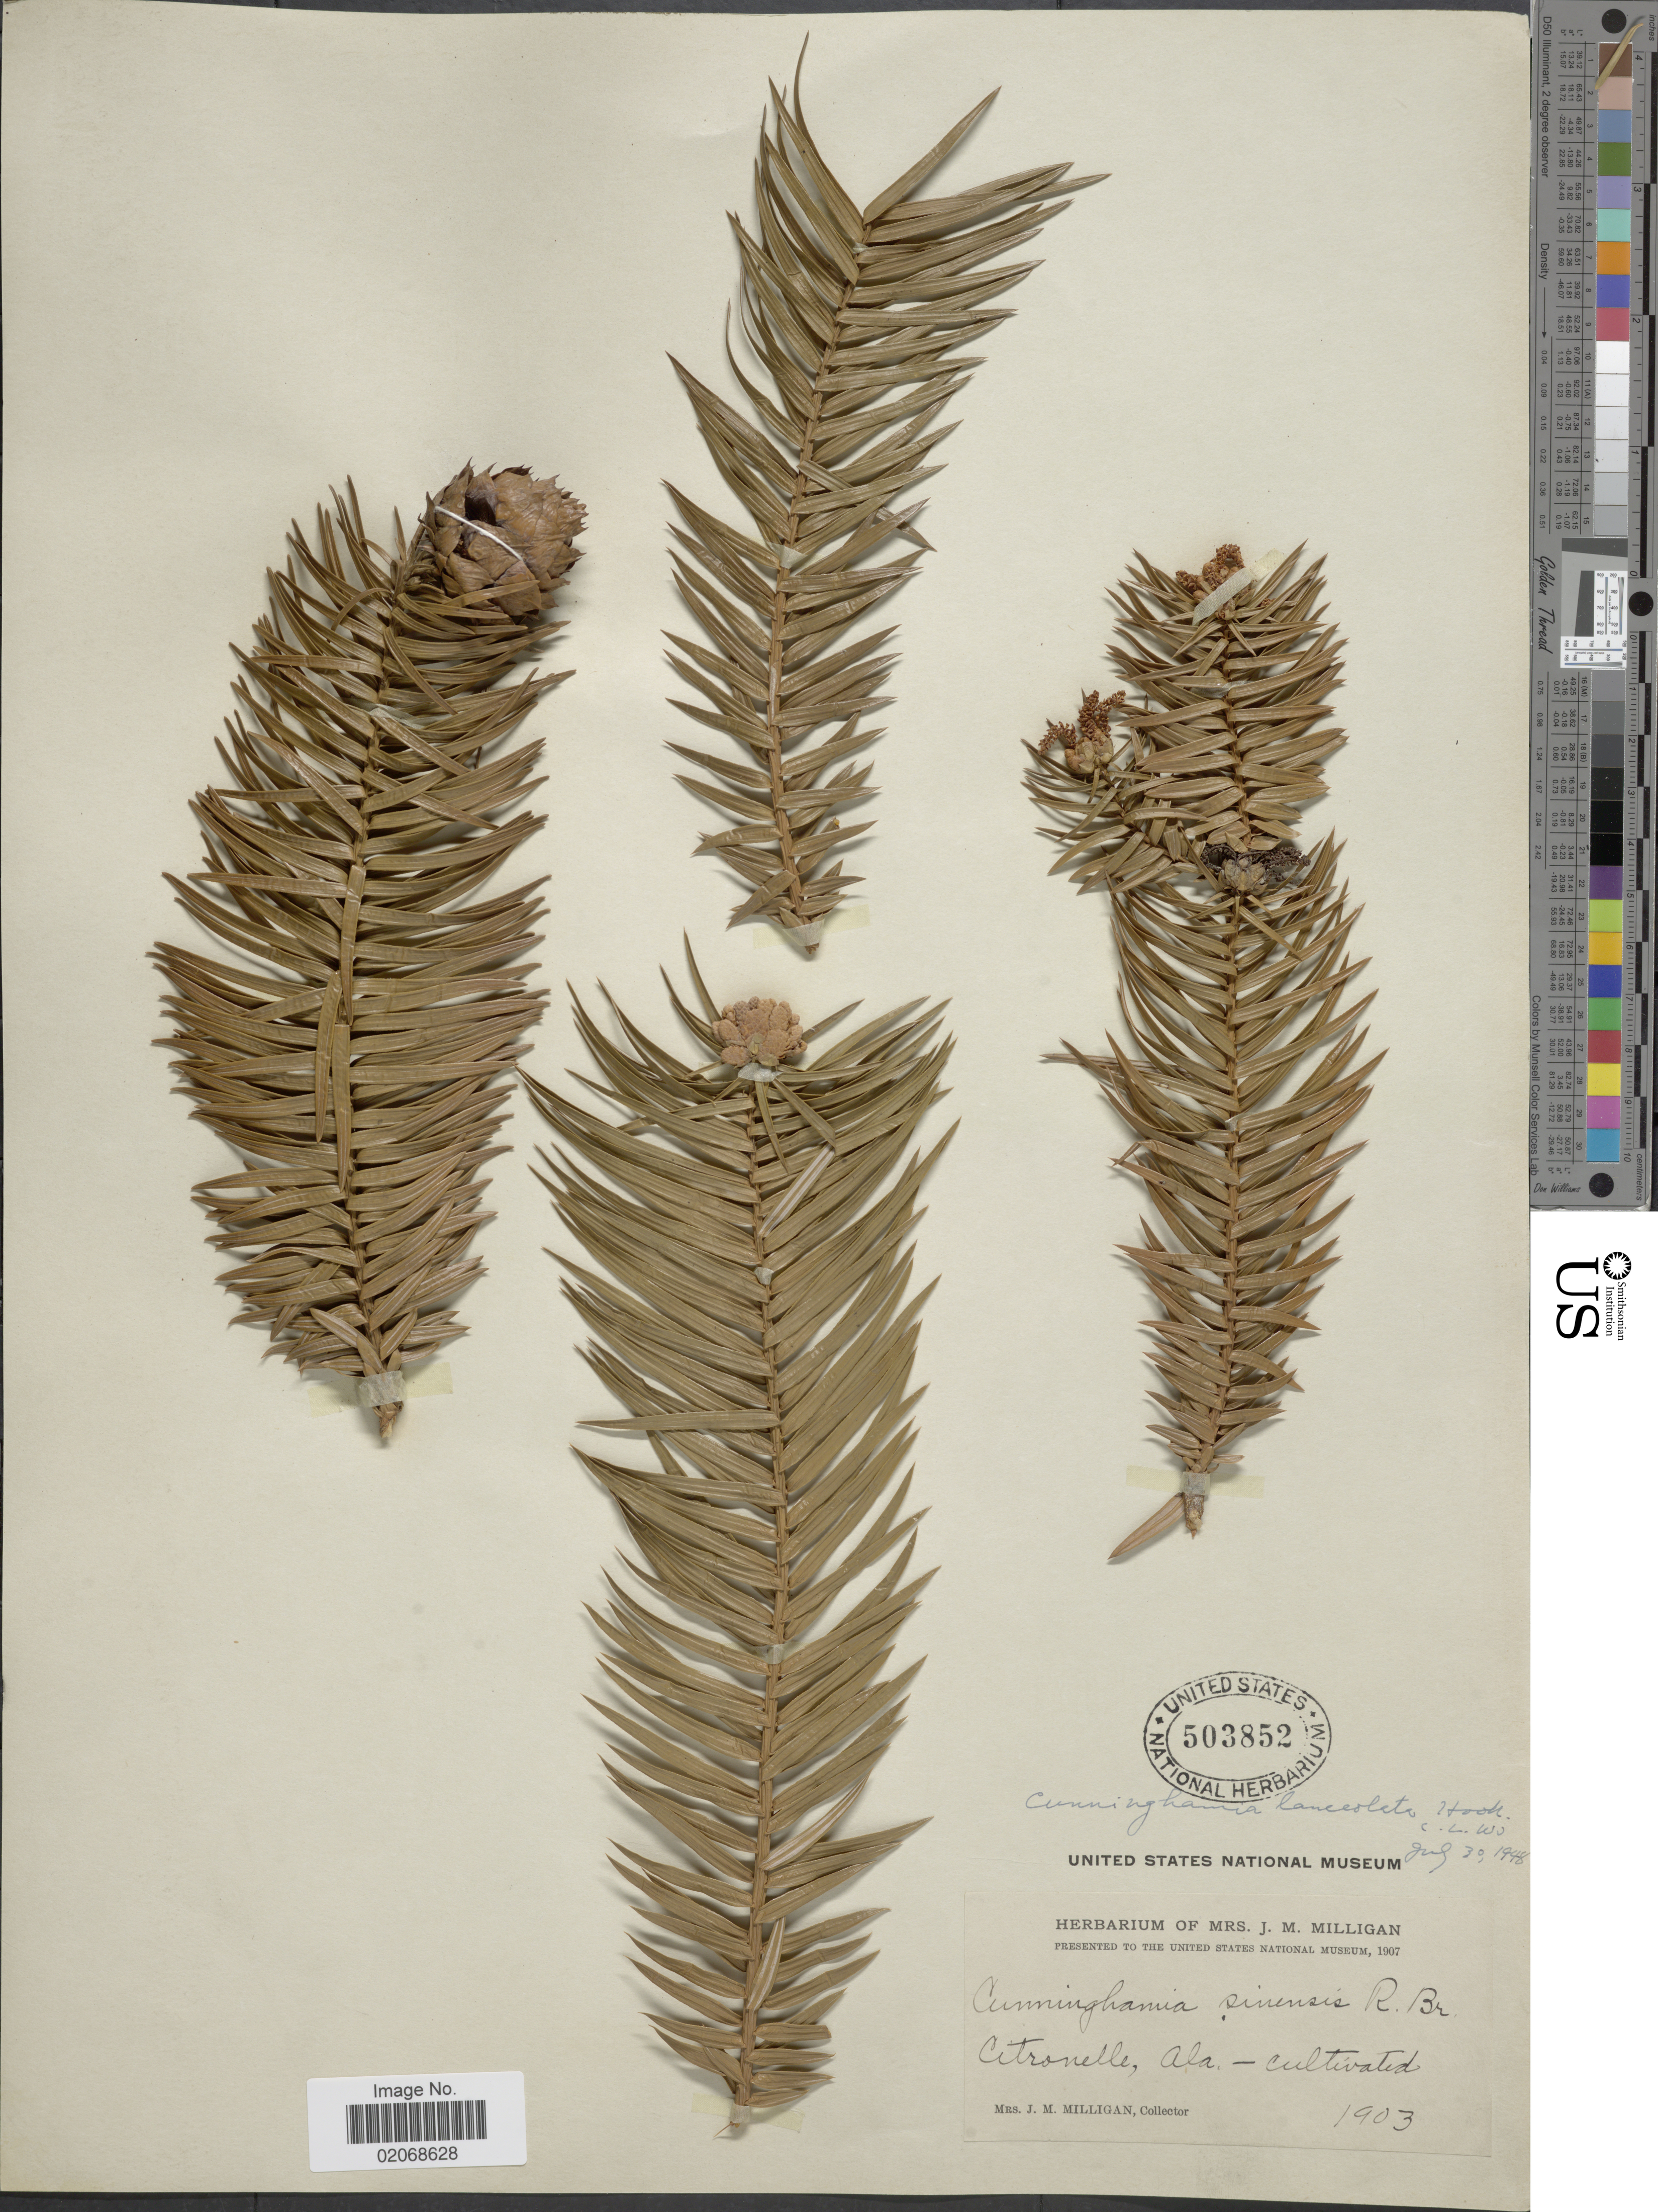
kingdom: Plantae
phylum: Tracheophyta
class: Pinopsida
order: Pinales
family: Cupressaceae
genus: Cunninghamia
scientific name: Cunninghamia lanceolata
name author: (Lamb.) Hook.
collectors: J. Milligan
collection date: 1903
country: United States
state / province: Alabama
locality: Citronelle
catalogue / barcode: US 503852